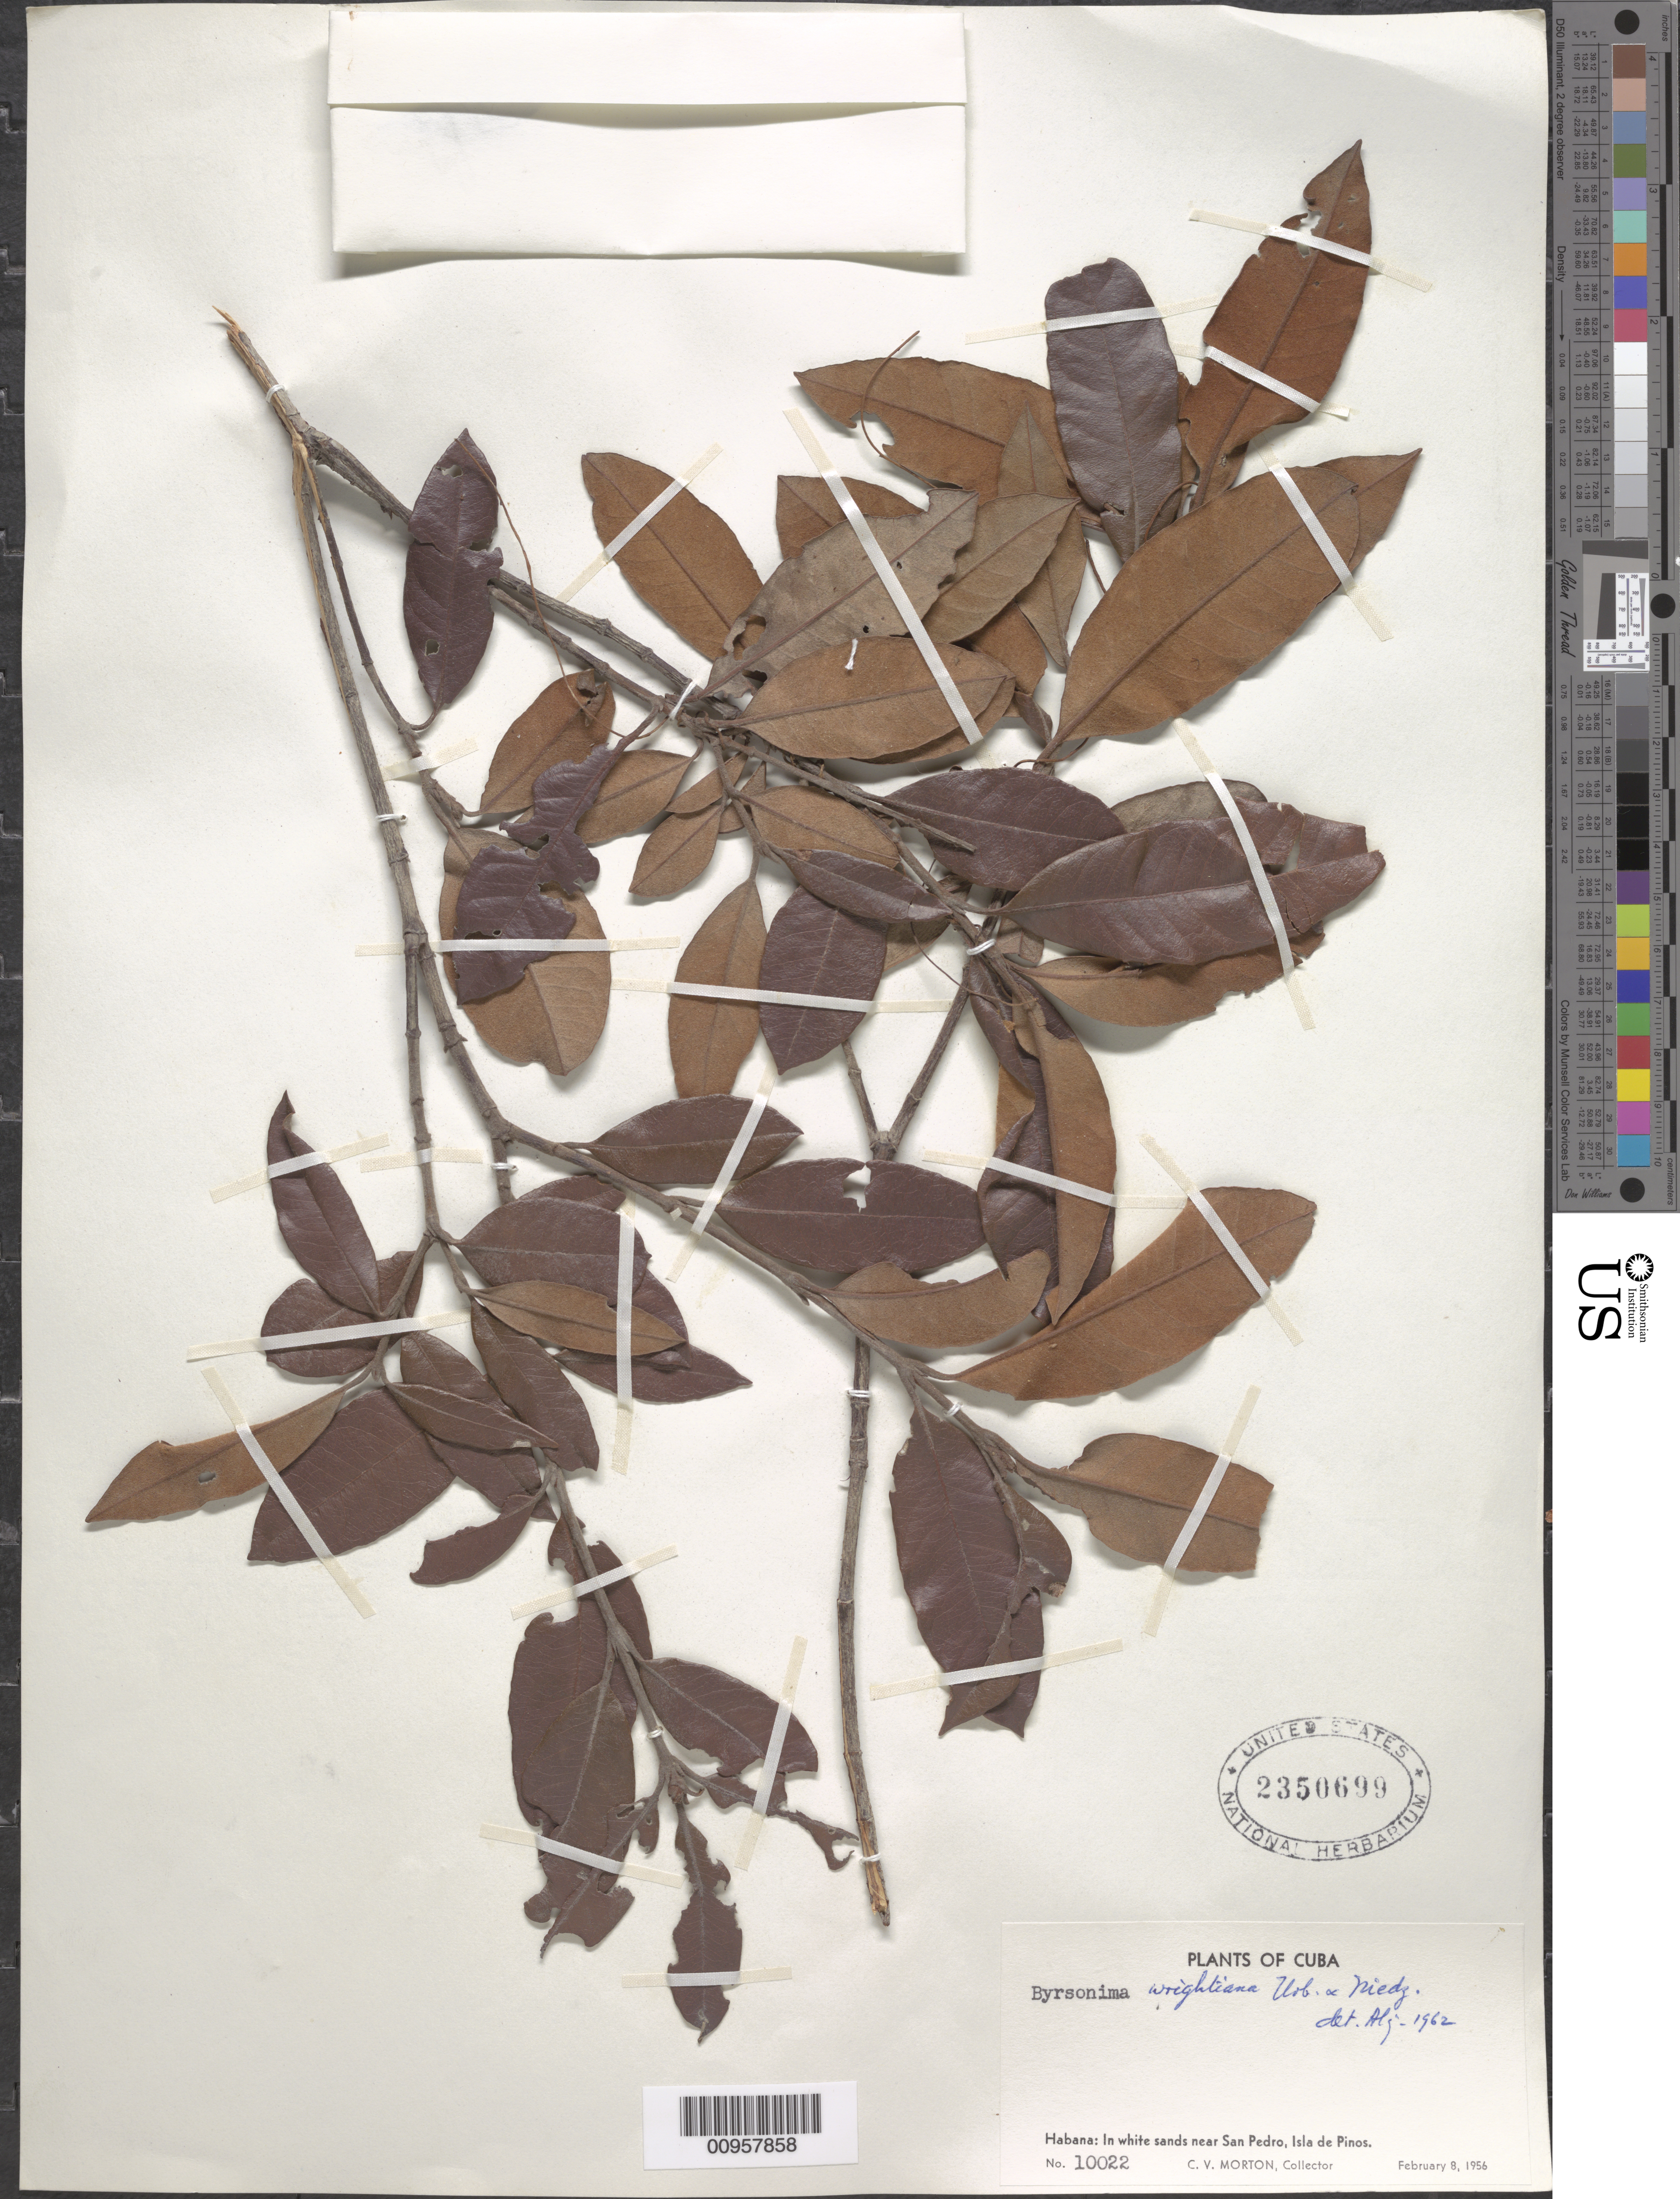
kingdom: Plantae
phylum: Tracheophyta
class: Magnoliopsida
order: Malpighiales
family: Malpighiaceae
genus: Byrsonima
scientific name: Byrsonima wrightiana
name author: Nied.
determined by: Liogier, Alain H.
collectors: C. V. Morton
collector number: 10022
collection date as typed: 08 Feb 1956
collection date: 1956-02-08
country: Cuba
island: Isla de la Juventud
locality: Isle of Pines, Near San Pedro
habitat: In white sands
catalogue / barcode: US 2350699